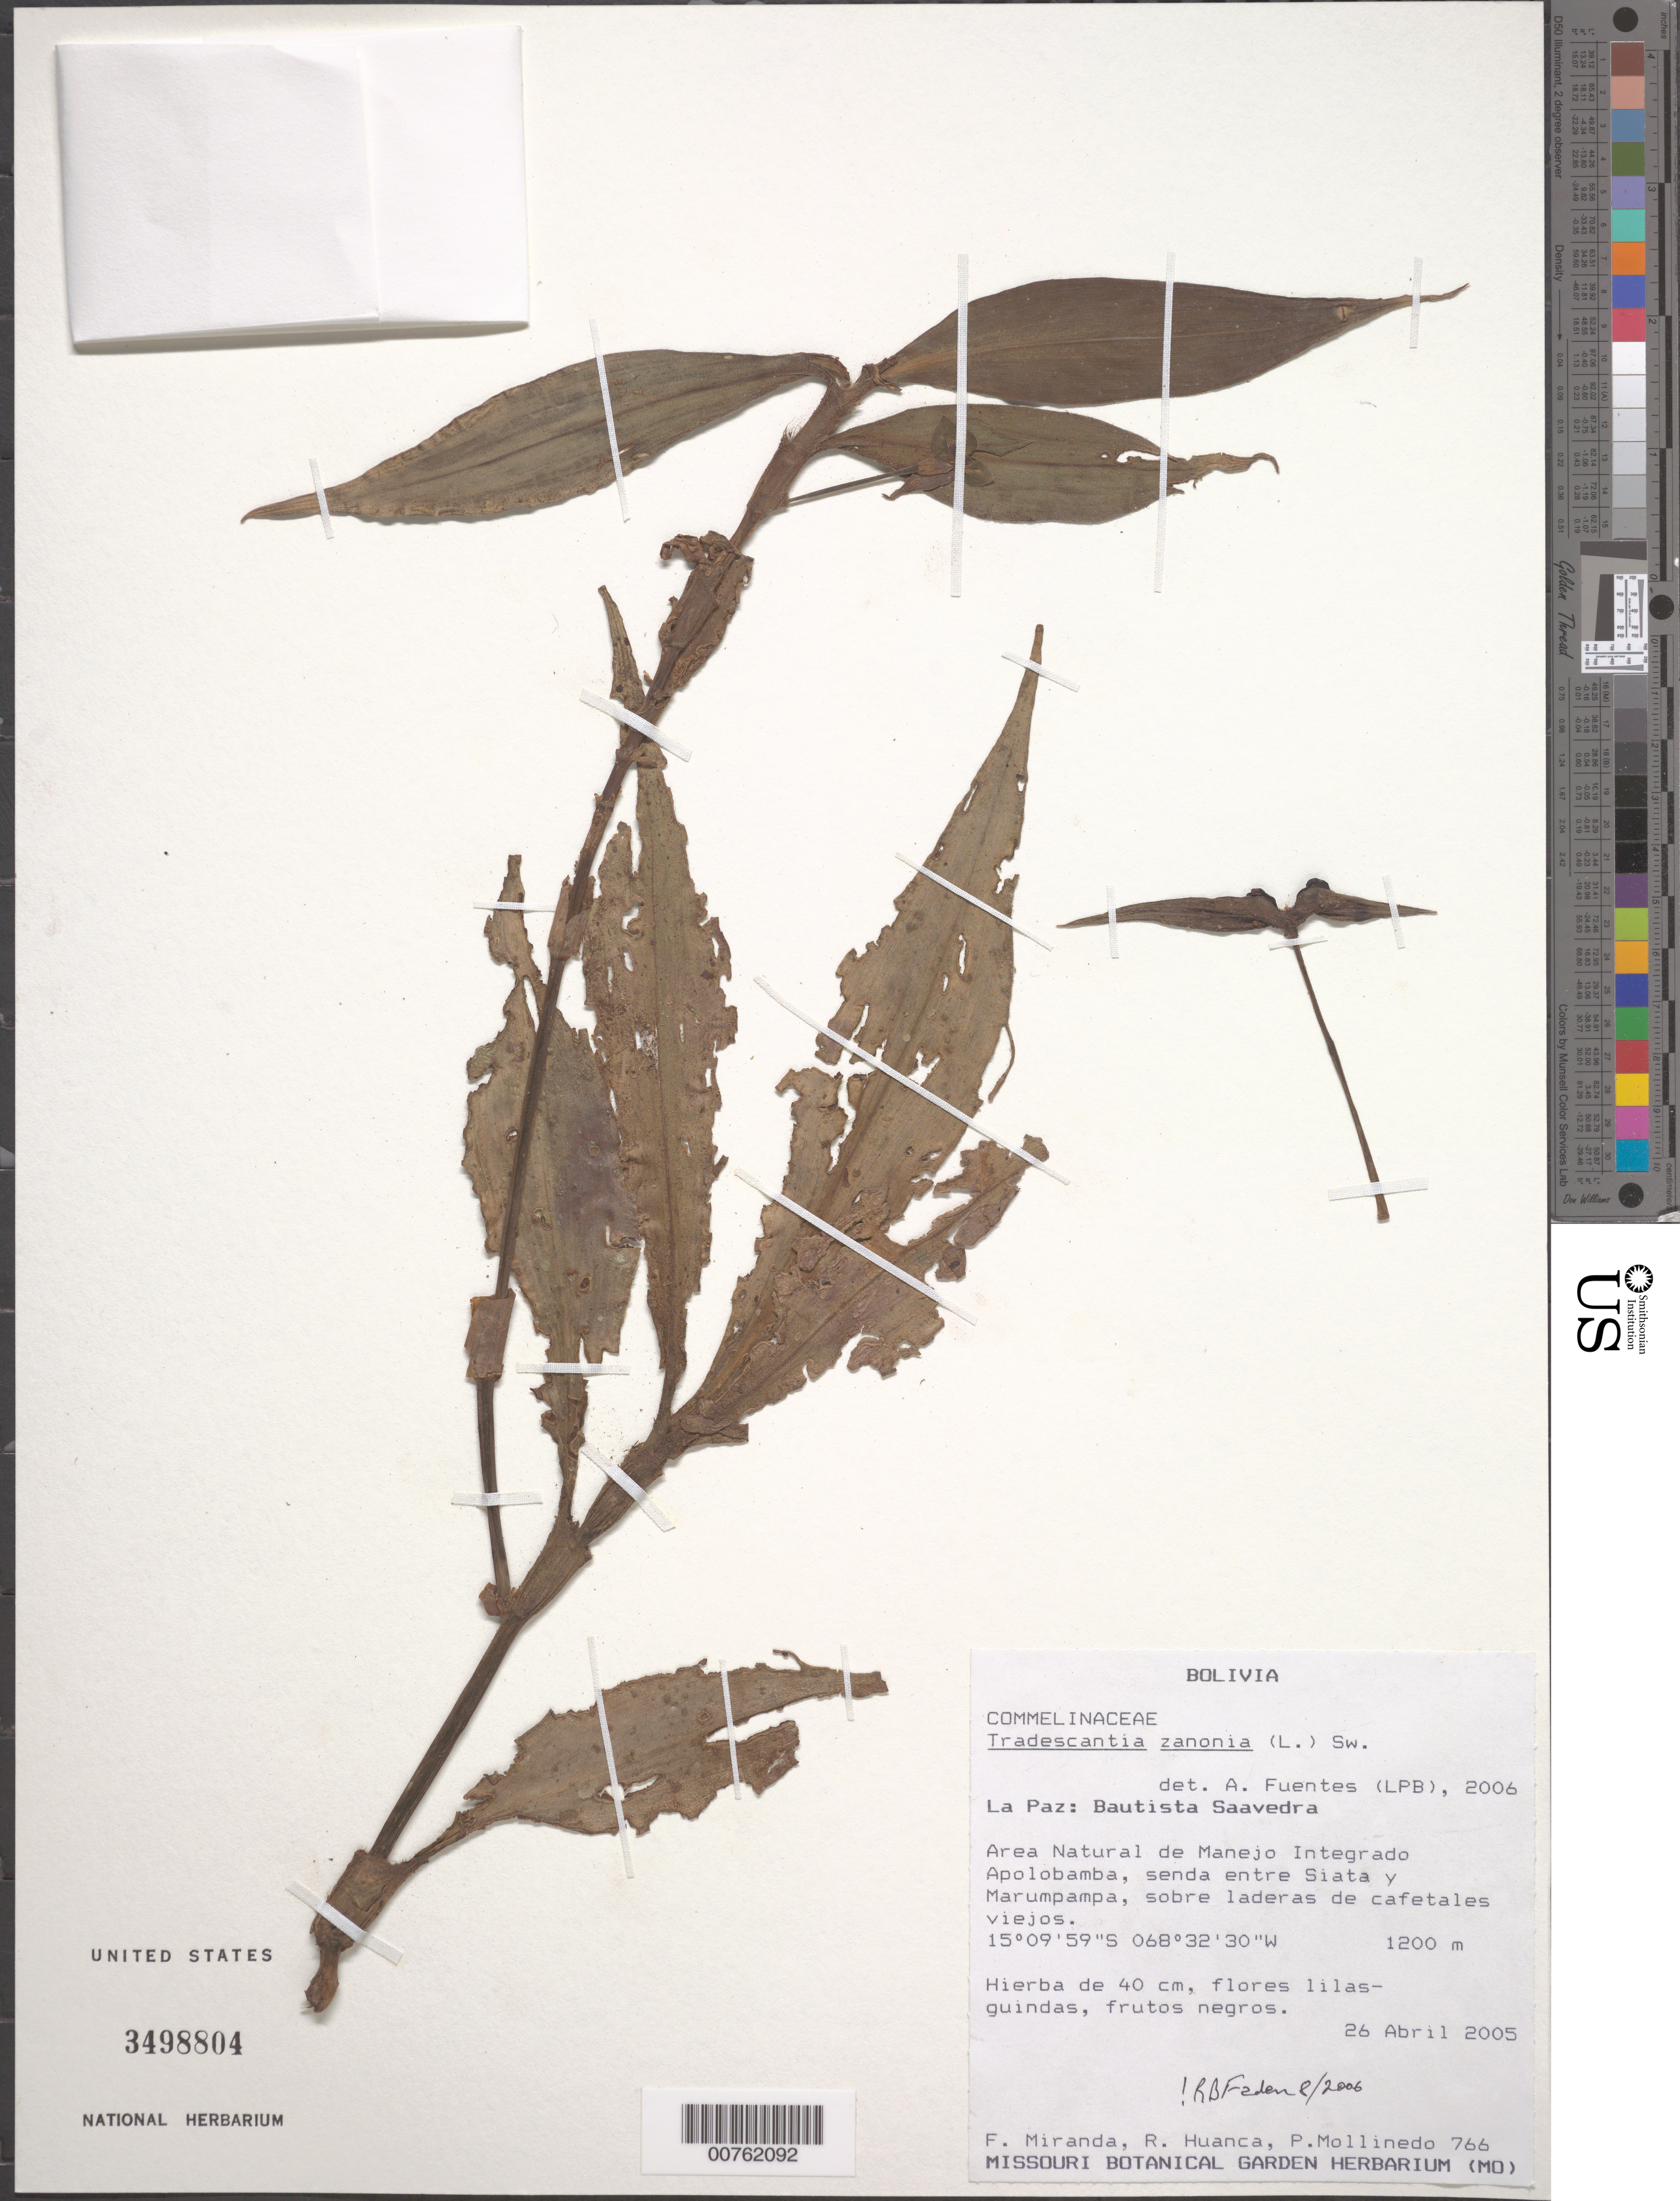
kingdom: Plantae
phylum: Tracheophyta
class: Liliopsida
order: Commelinales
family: Commelinaceae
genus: Tradescantia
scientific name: Tradescantia zanonia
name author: (L.) Sw.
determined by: Faden, Robert B., (US), Smithsonian Institution - National Museum of Natural History (UNITED STATES)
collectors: F. Miranda et al.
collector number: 766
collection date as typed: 26 Apr 2005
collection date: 2005-04-26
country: Bolivia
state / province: La Paz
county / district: Bautista Saavedra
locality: Area Natural de Manejo Integrado Apo Lobamba, senda entre Siata y Marum Pampa, sobre Laderas de cafetales Viejos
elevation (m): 1200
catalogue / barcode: US 3498804